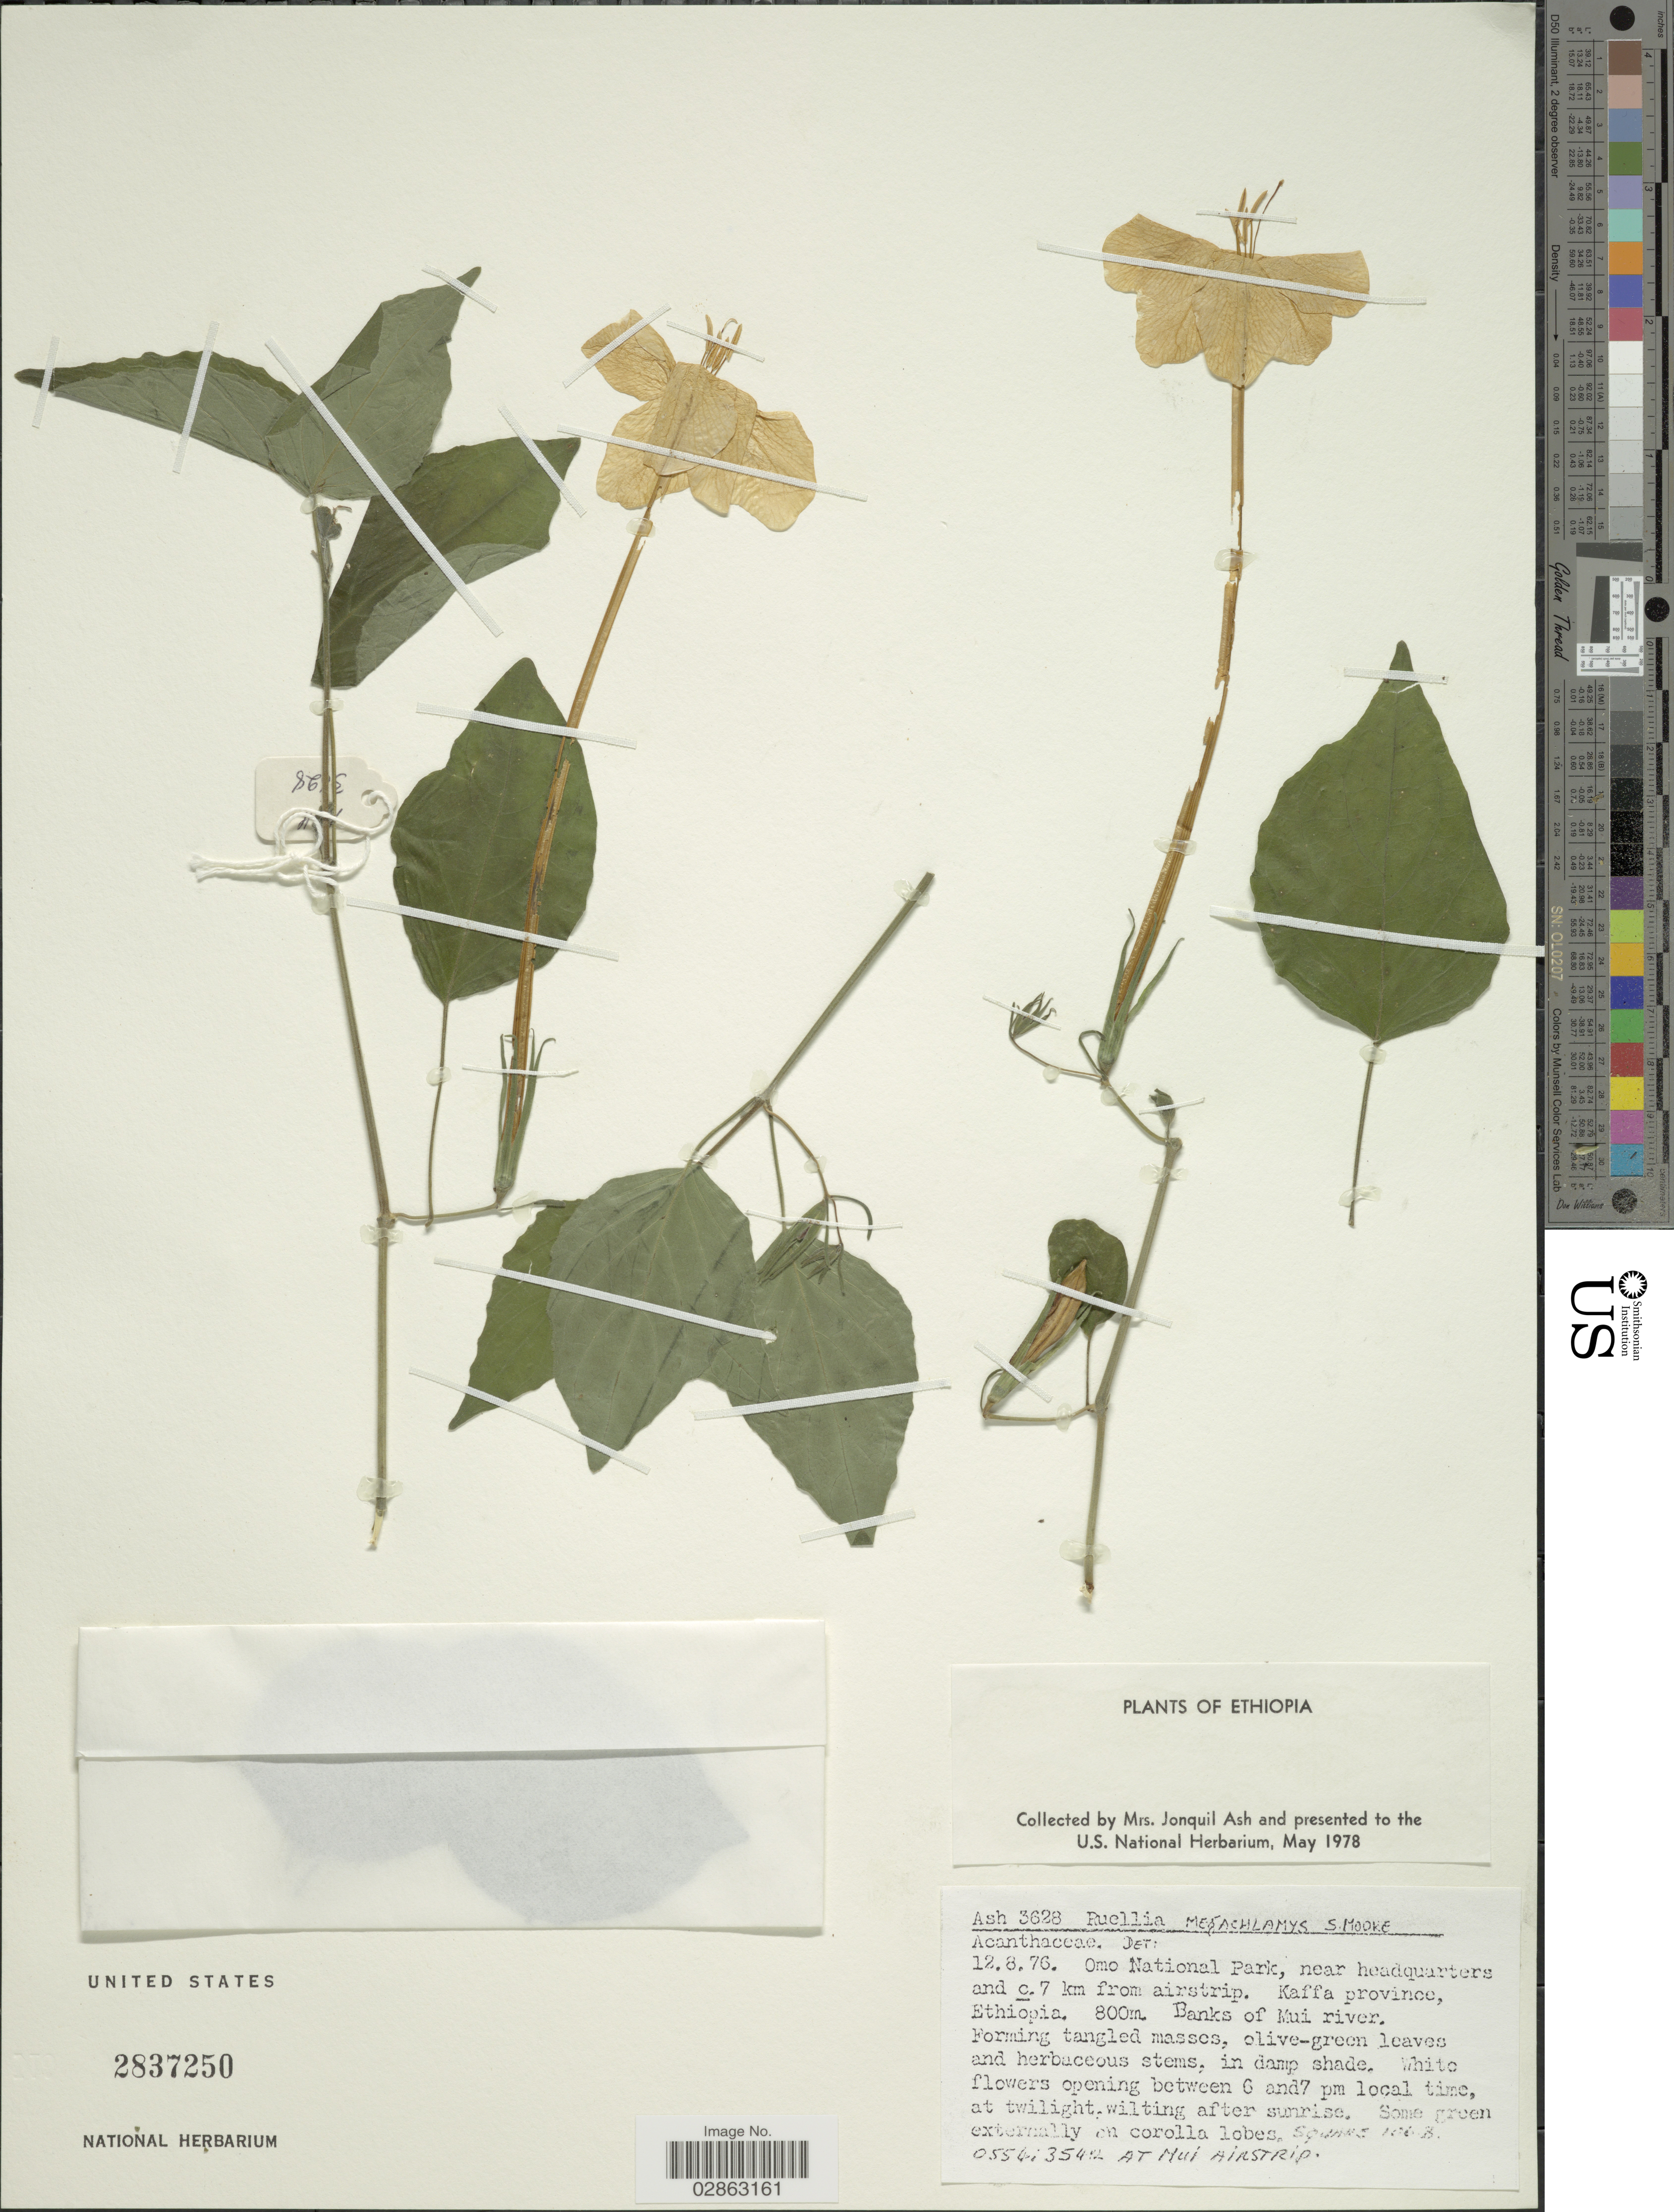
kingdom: Plantae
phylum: Tracheophyta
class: Magnoliopsida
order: Lamiales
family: Acanthaceae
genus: Ruellia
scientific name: Ruellia megachlamys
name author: S. Moore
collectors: J. Ash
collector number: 3628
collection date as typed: Transcribed d/m/y: 12/8/76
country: Ethiopia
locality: Omo National Park, near headquarters and c. 7 km from airstrip. Kaffa Province. Banks of Mui river.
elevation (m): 800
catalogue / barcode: US 2837250